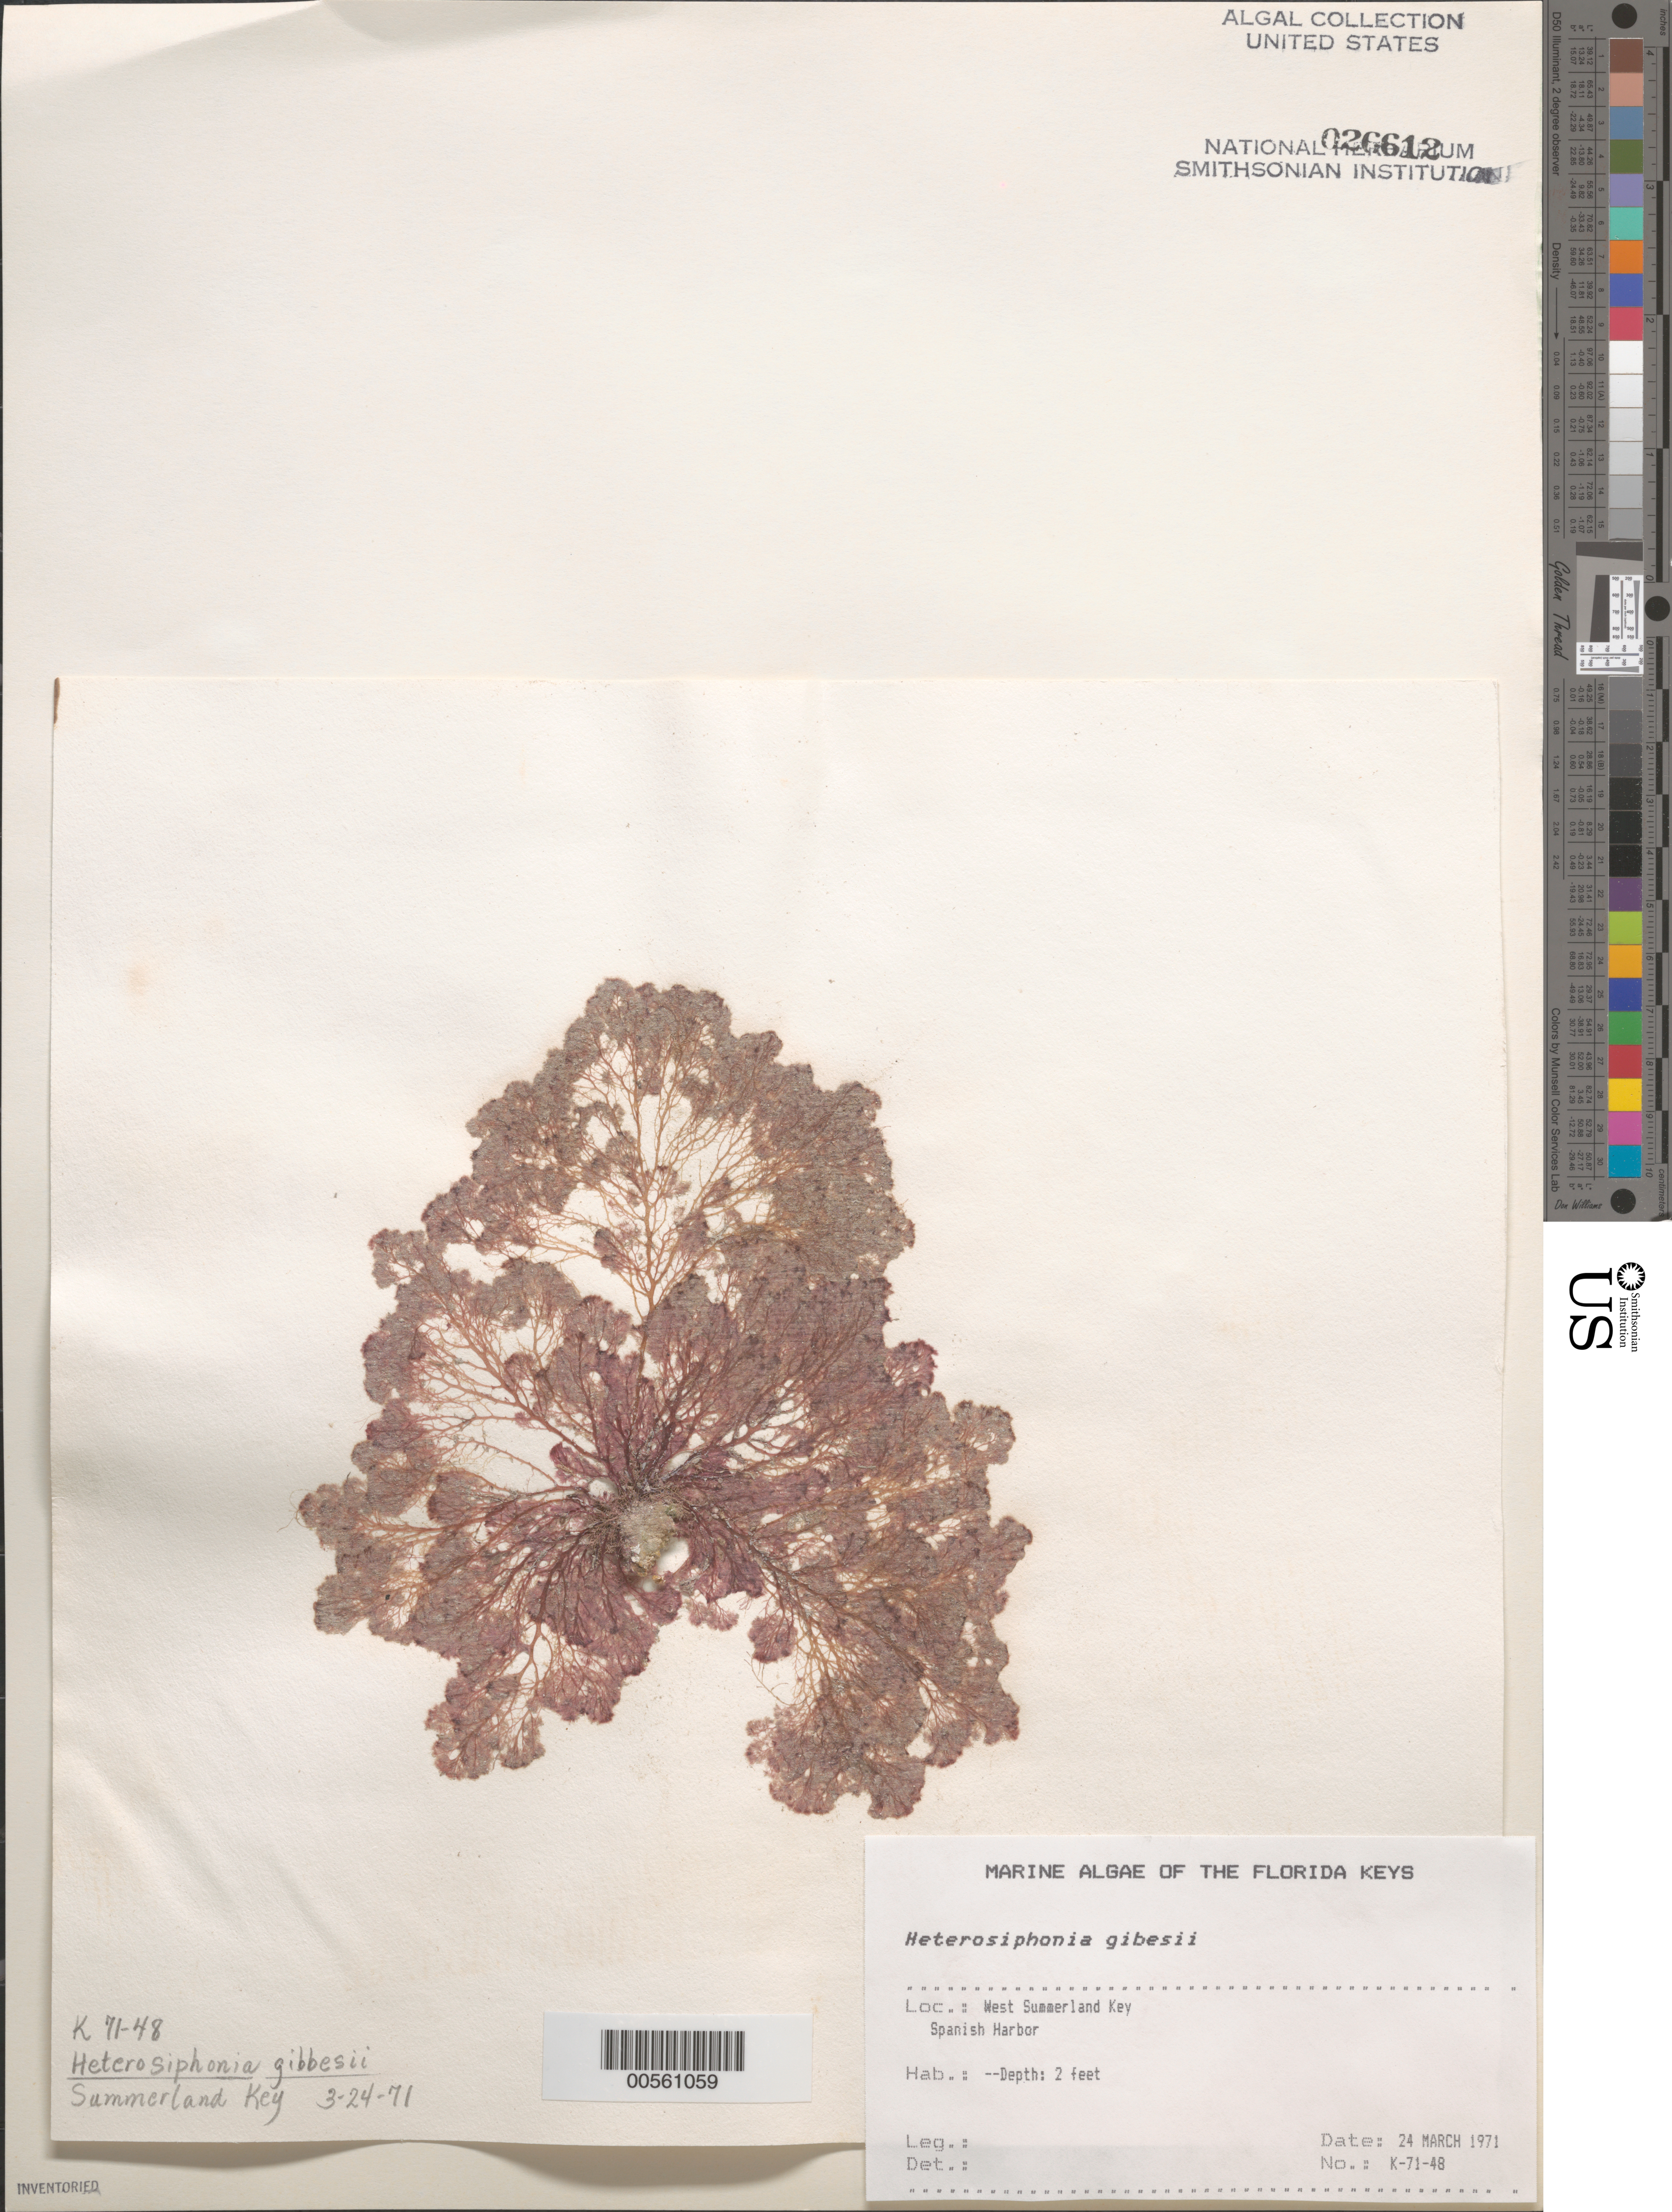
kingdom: Plantae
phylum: Rhodophyta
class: Florideophyceae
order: Ceramiales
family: Dasyaceae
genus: Heterosiphonia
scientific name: Heterosiphonia gibbesii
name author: (Harv.)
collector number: K-71-48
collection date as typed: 24 Mar 1971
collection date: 1971-03-24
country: United States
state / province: Florida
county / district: Monroe County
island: West Summerland Key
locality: Spanish Harbor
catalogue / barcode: US 26612